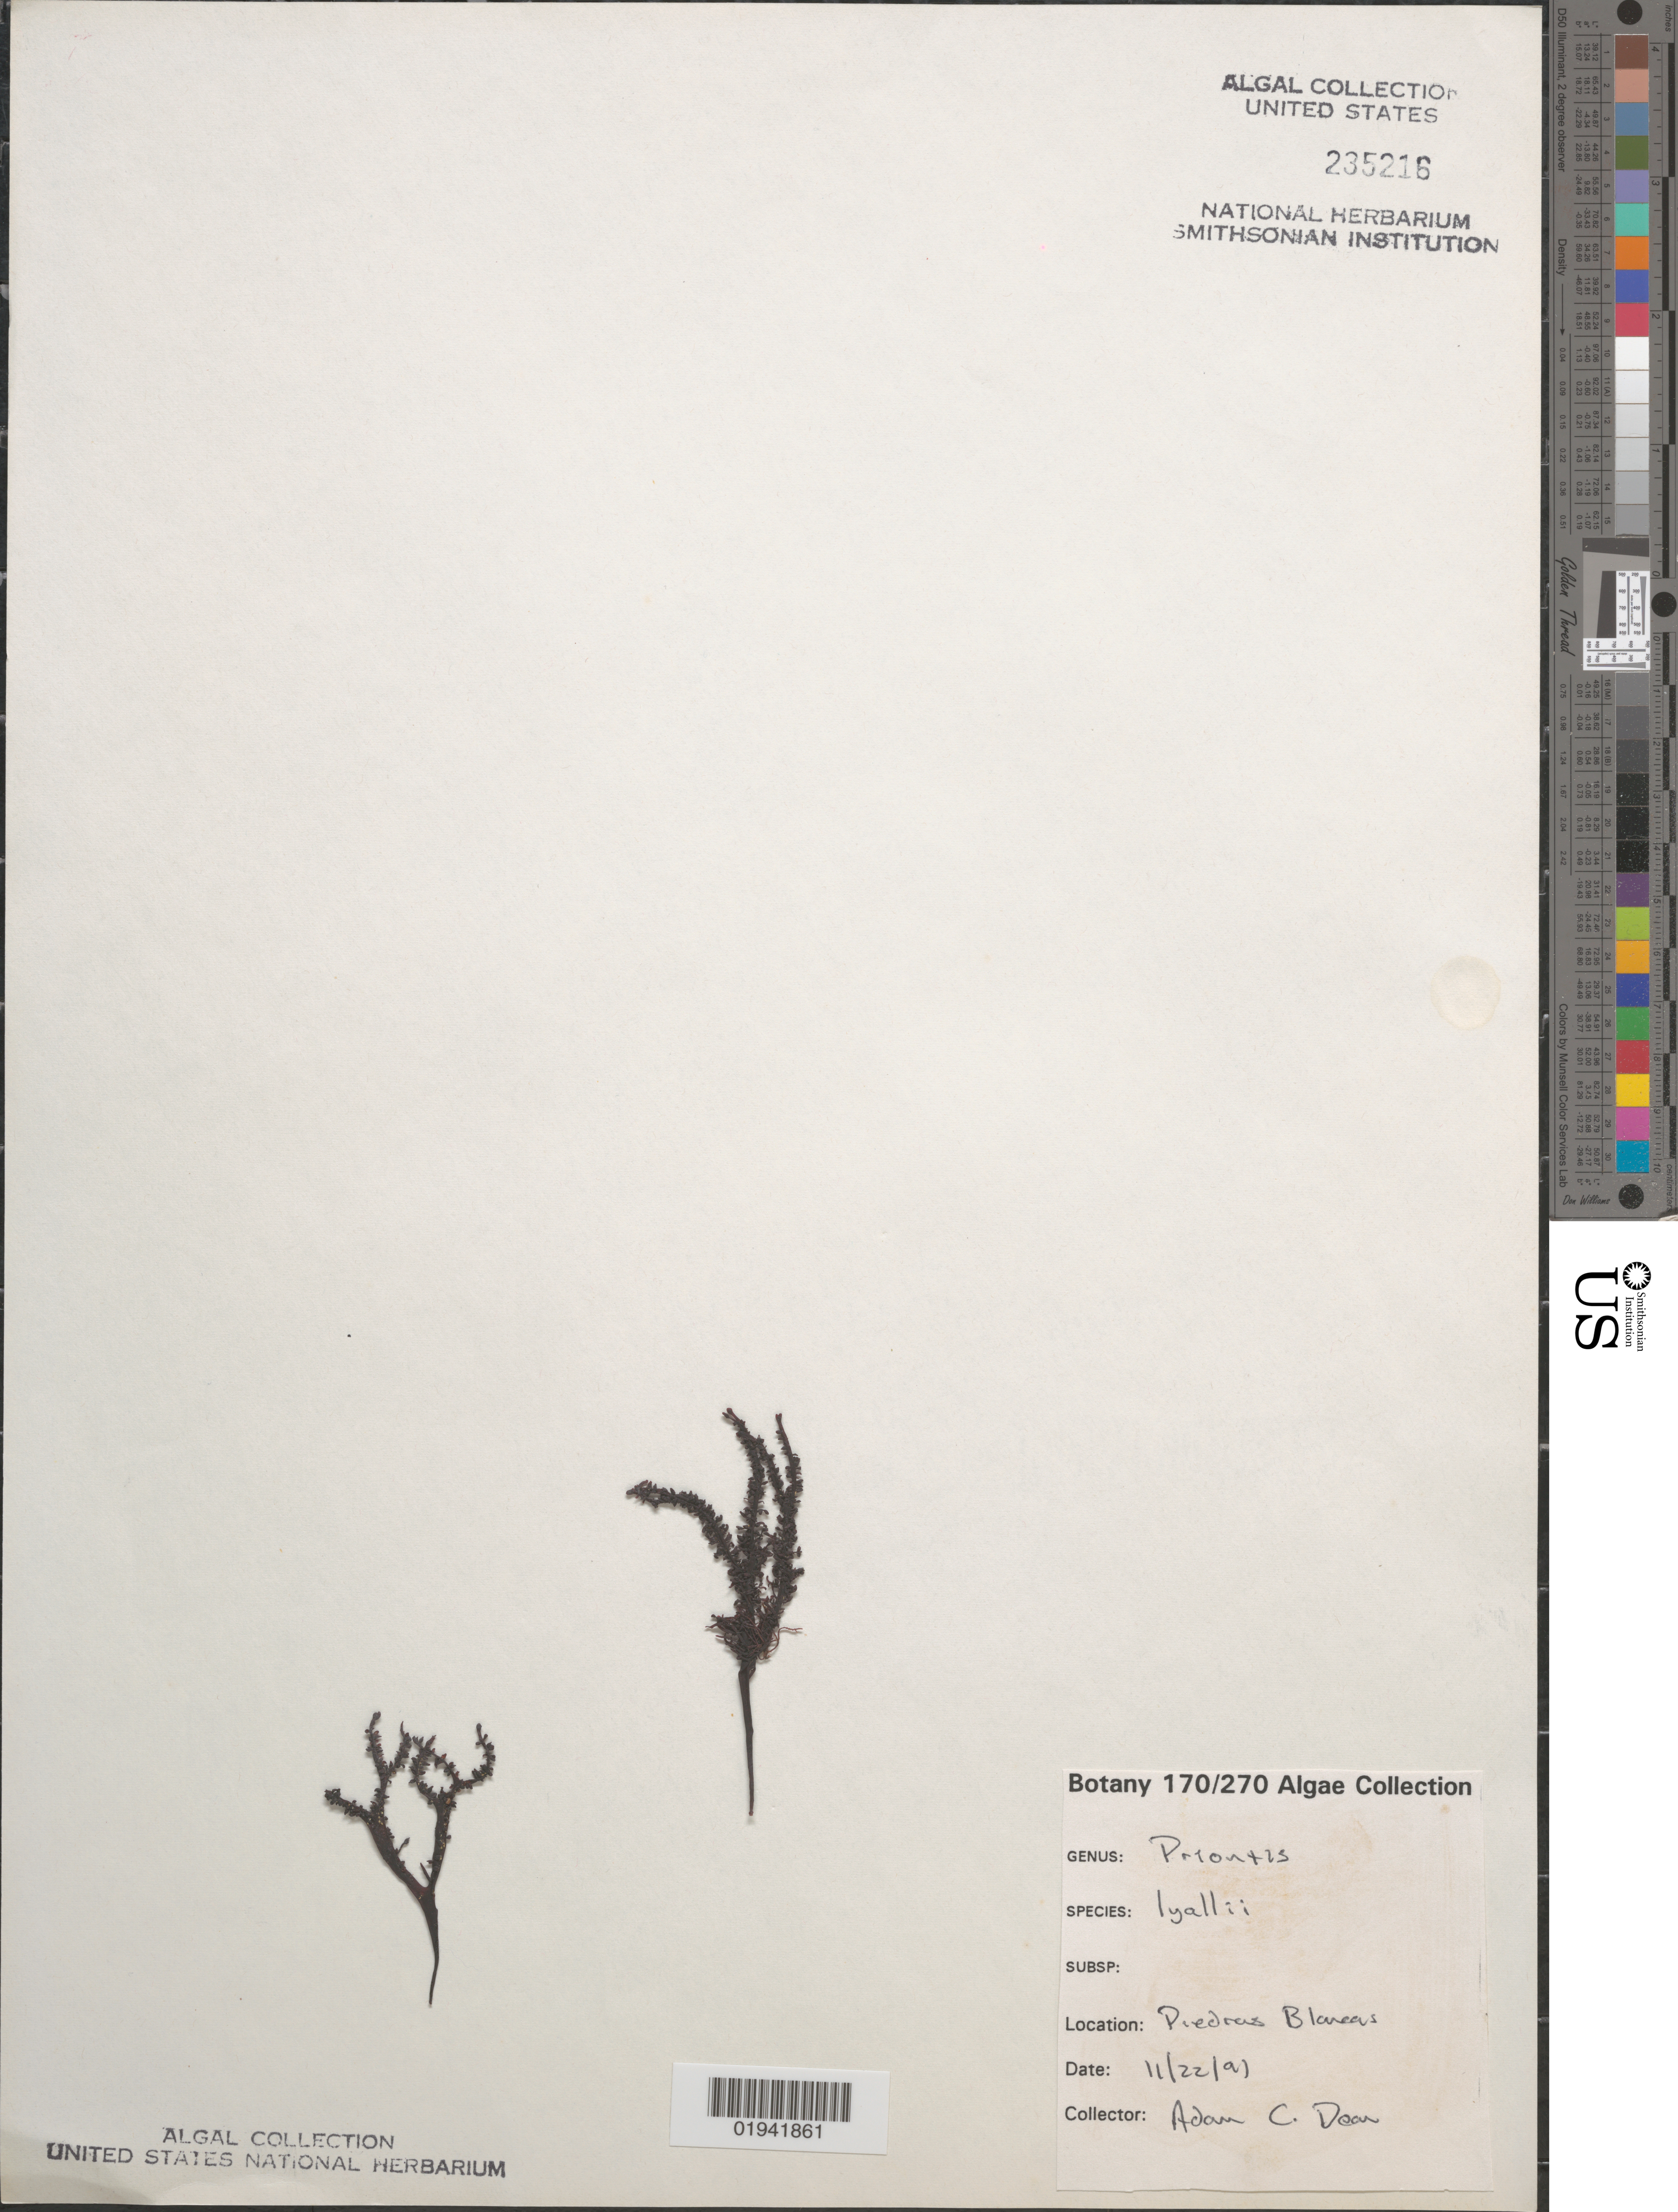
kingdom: Plantae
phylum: Rhodophyta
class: Florideophyceae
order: Cryptonemiales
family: Cryptonemiaceae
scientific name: Prionitis lyallii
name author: Harv.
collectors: A. Dean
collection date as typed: Transcribed d/m/y: 22/11/91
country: United States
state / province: California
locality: Piedras Blancas.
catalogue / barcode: US 235216